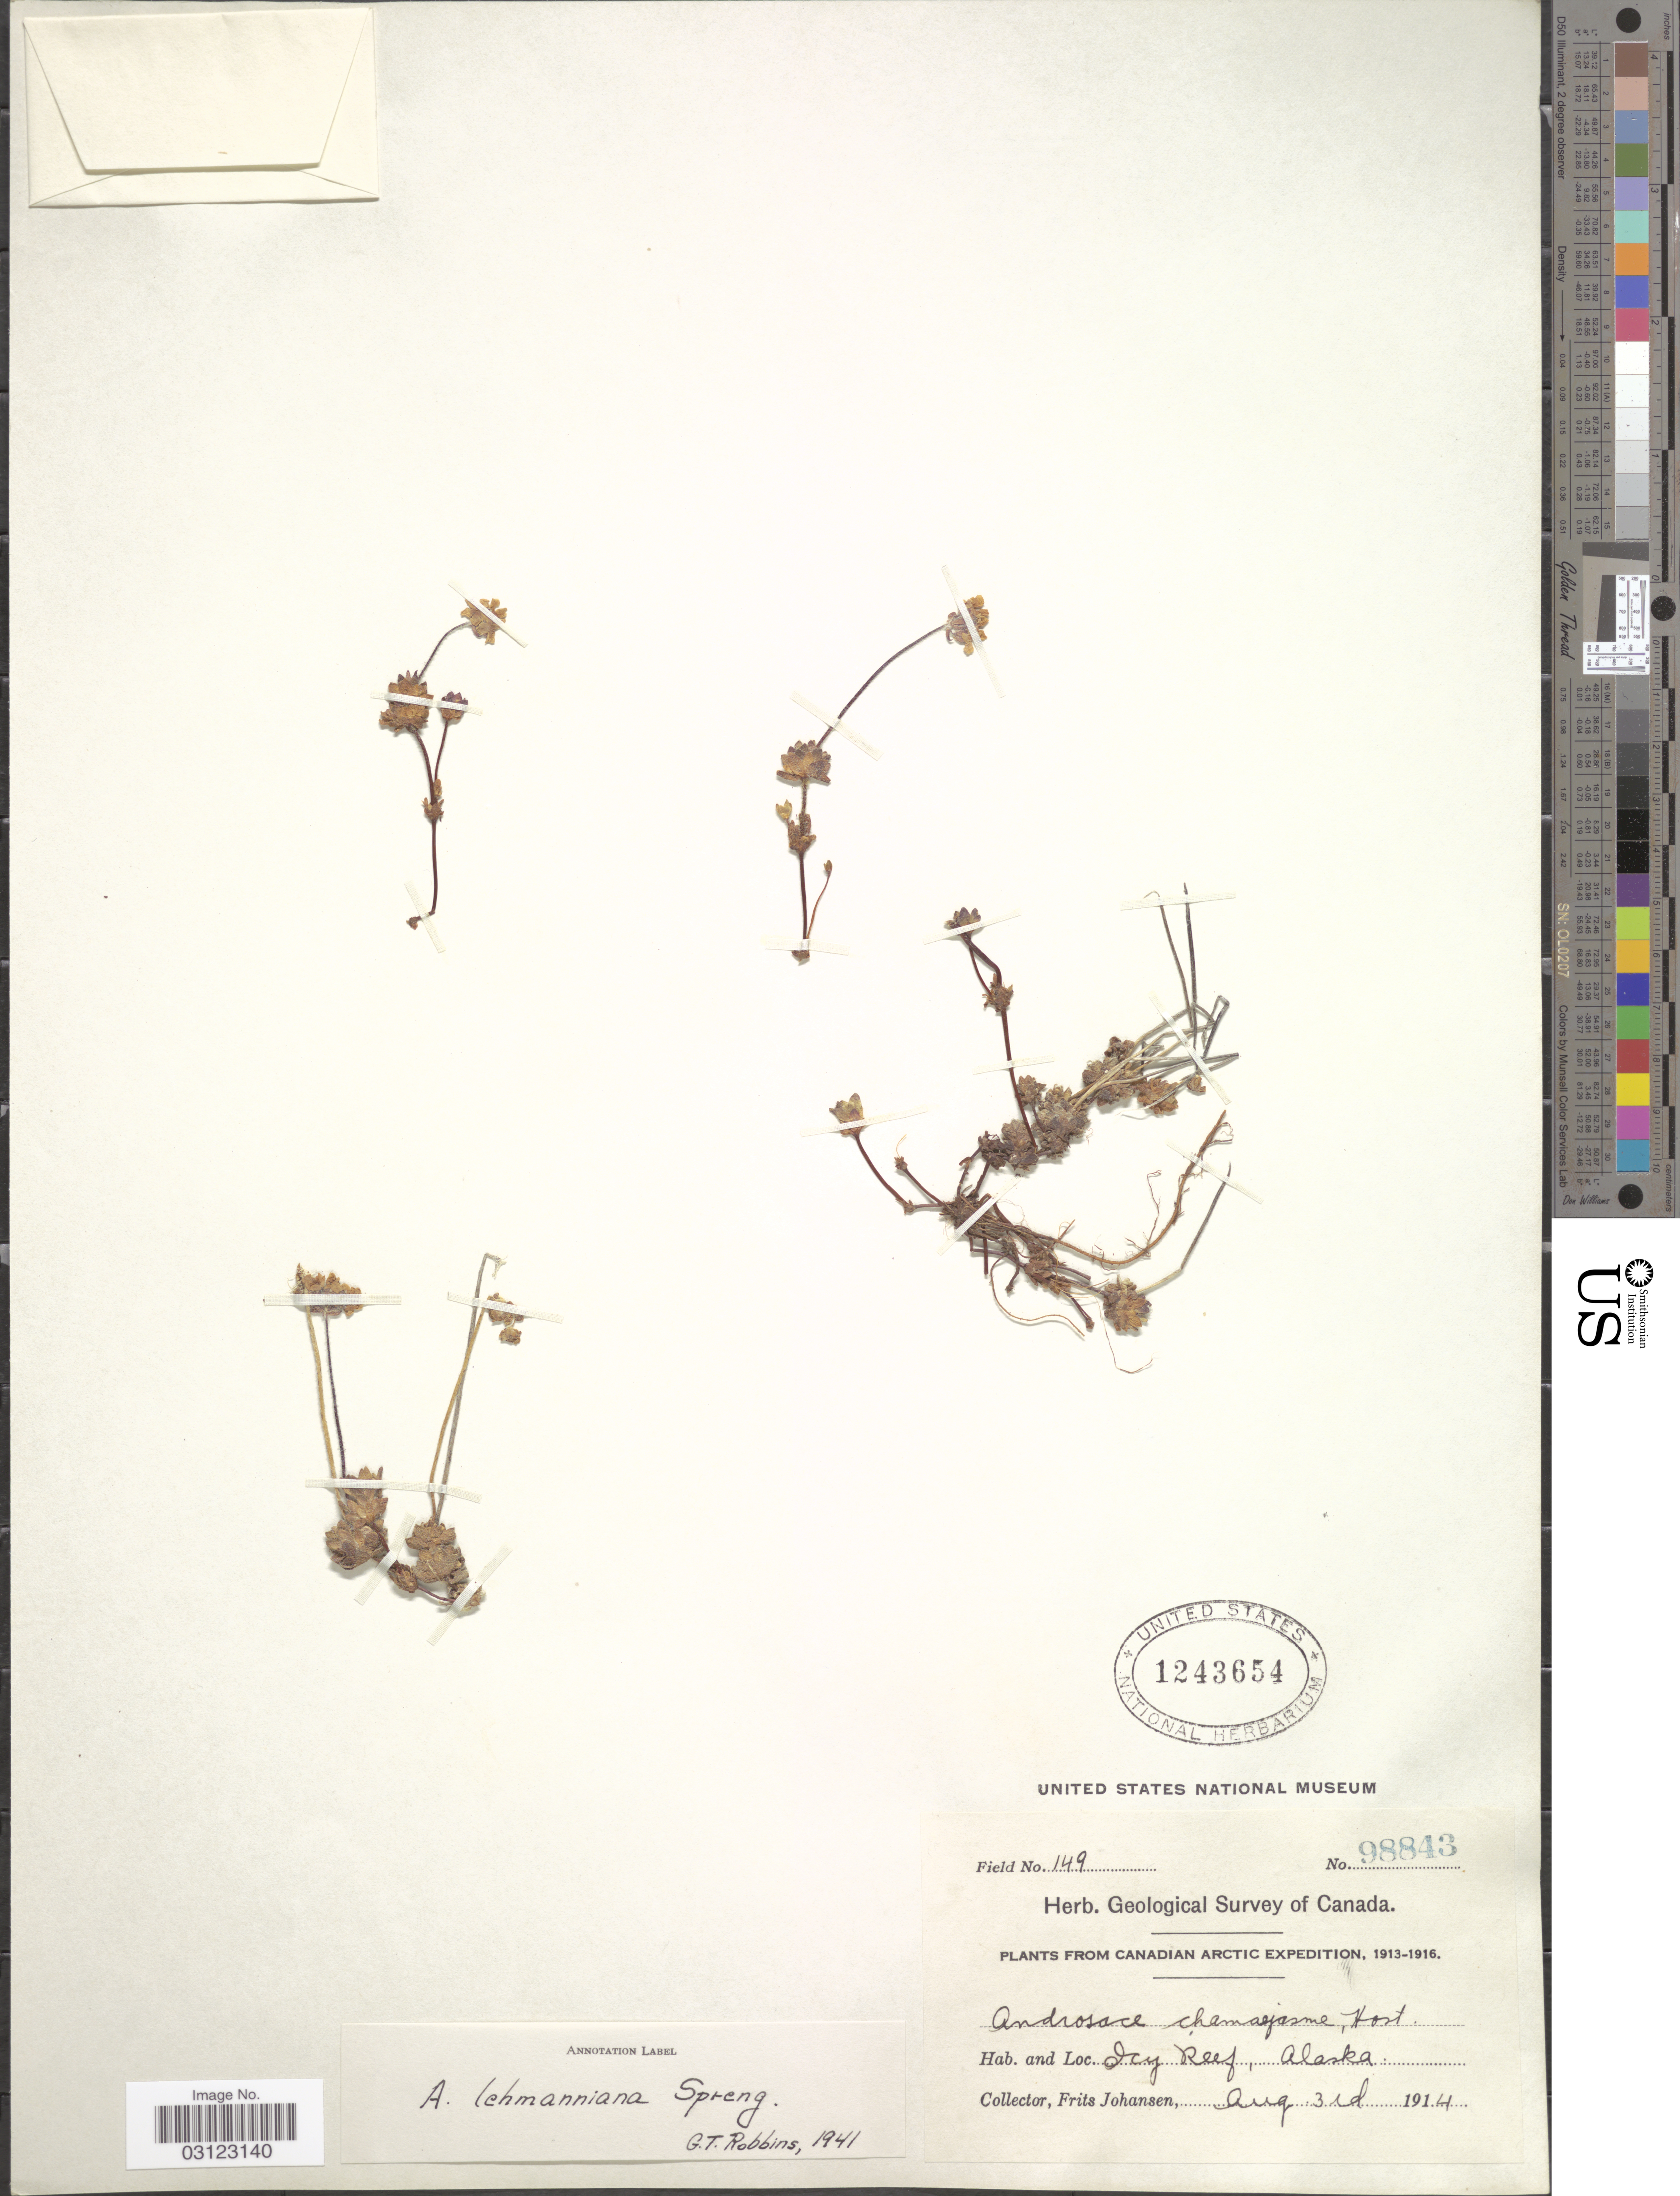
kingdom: Plantae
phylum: Tracheophyta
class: Magnoliopsida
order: Ericales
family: Primulaceae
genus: Androsace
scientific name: Androsace lehmanniana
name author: Spreng.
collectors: F. Johansen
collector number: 98843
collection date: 1914-08-03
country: United States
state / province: Alaska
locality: Canadian Arctic. Icy Reef.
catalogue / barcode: US 1243654